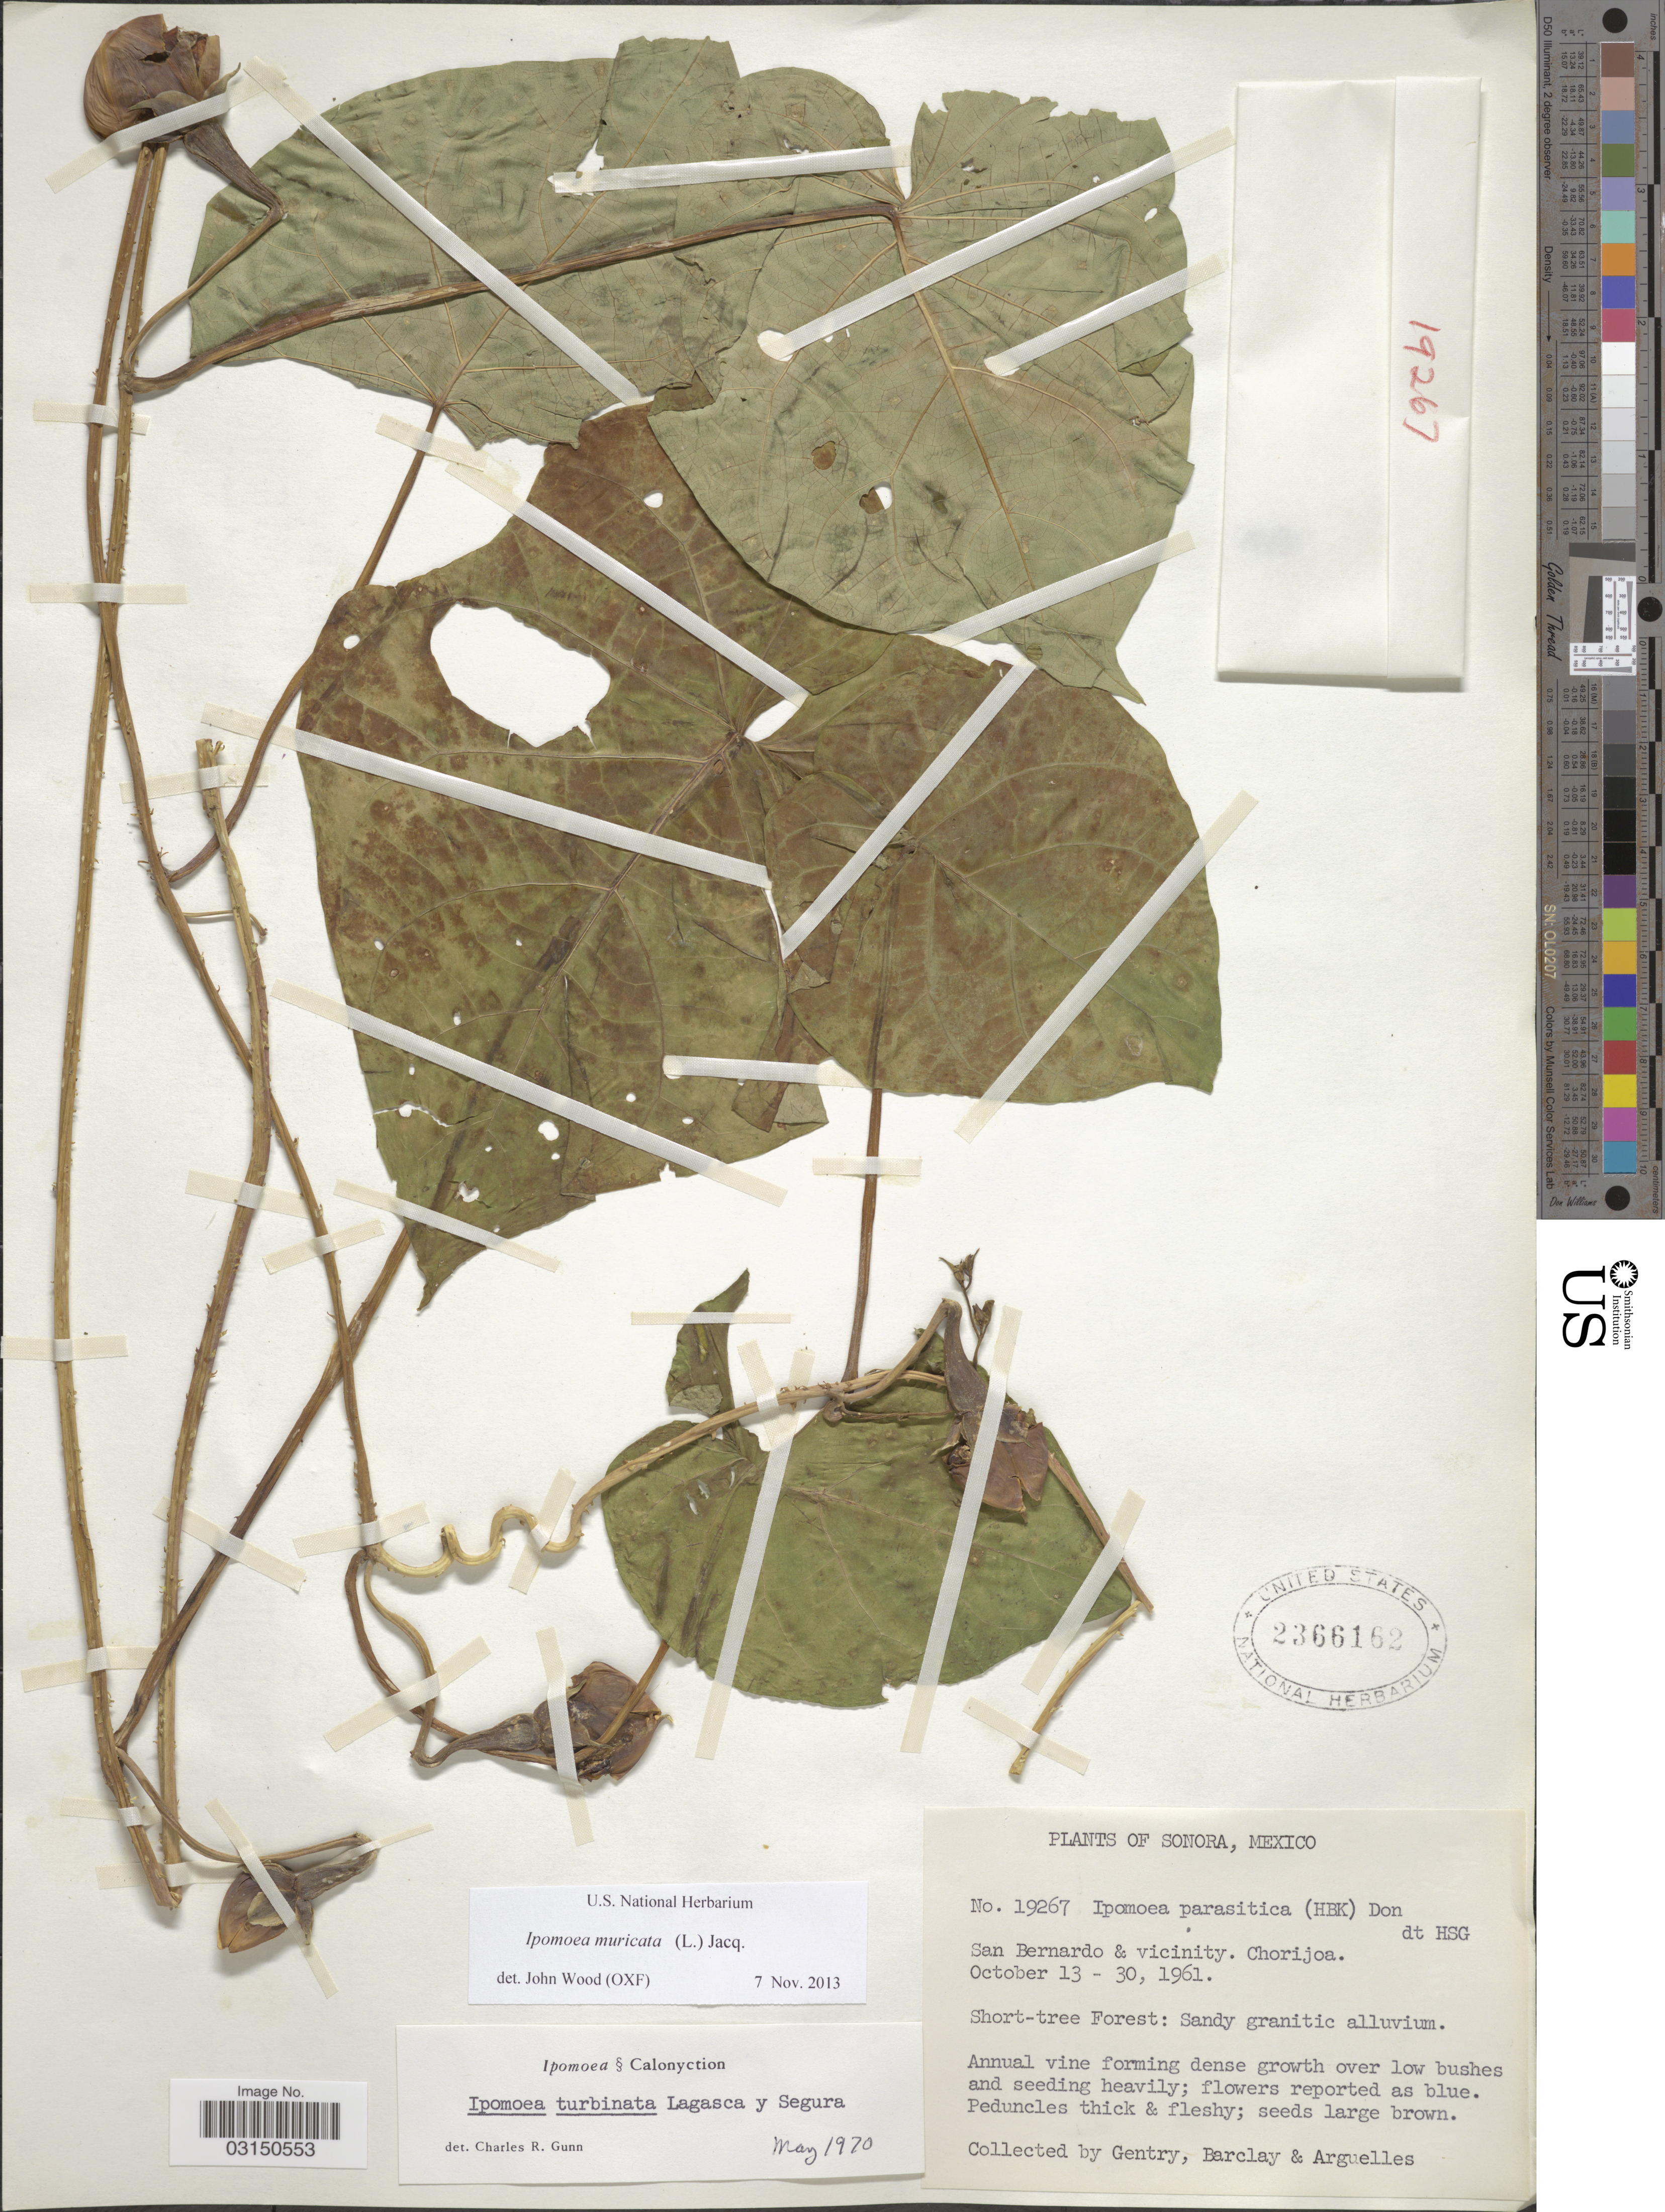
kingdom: Plantae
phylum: Tracheophyta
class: Magnoliopsida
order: Solanales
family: Convolvulaceae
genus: Ipomoea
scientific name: Ipomoea muricata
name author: (L.) Jacq.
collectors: Gentry, --, -- Barclay & Arguelles, --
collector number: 19267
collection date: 1961-10-13/1961-10-30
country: Mexico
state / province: Sonora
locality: San Bernardo & vicinity. Chorija.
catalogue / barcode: US 2366162